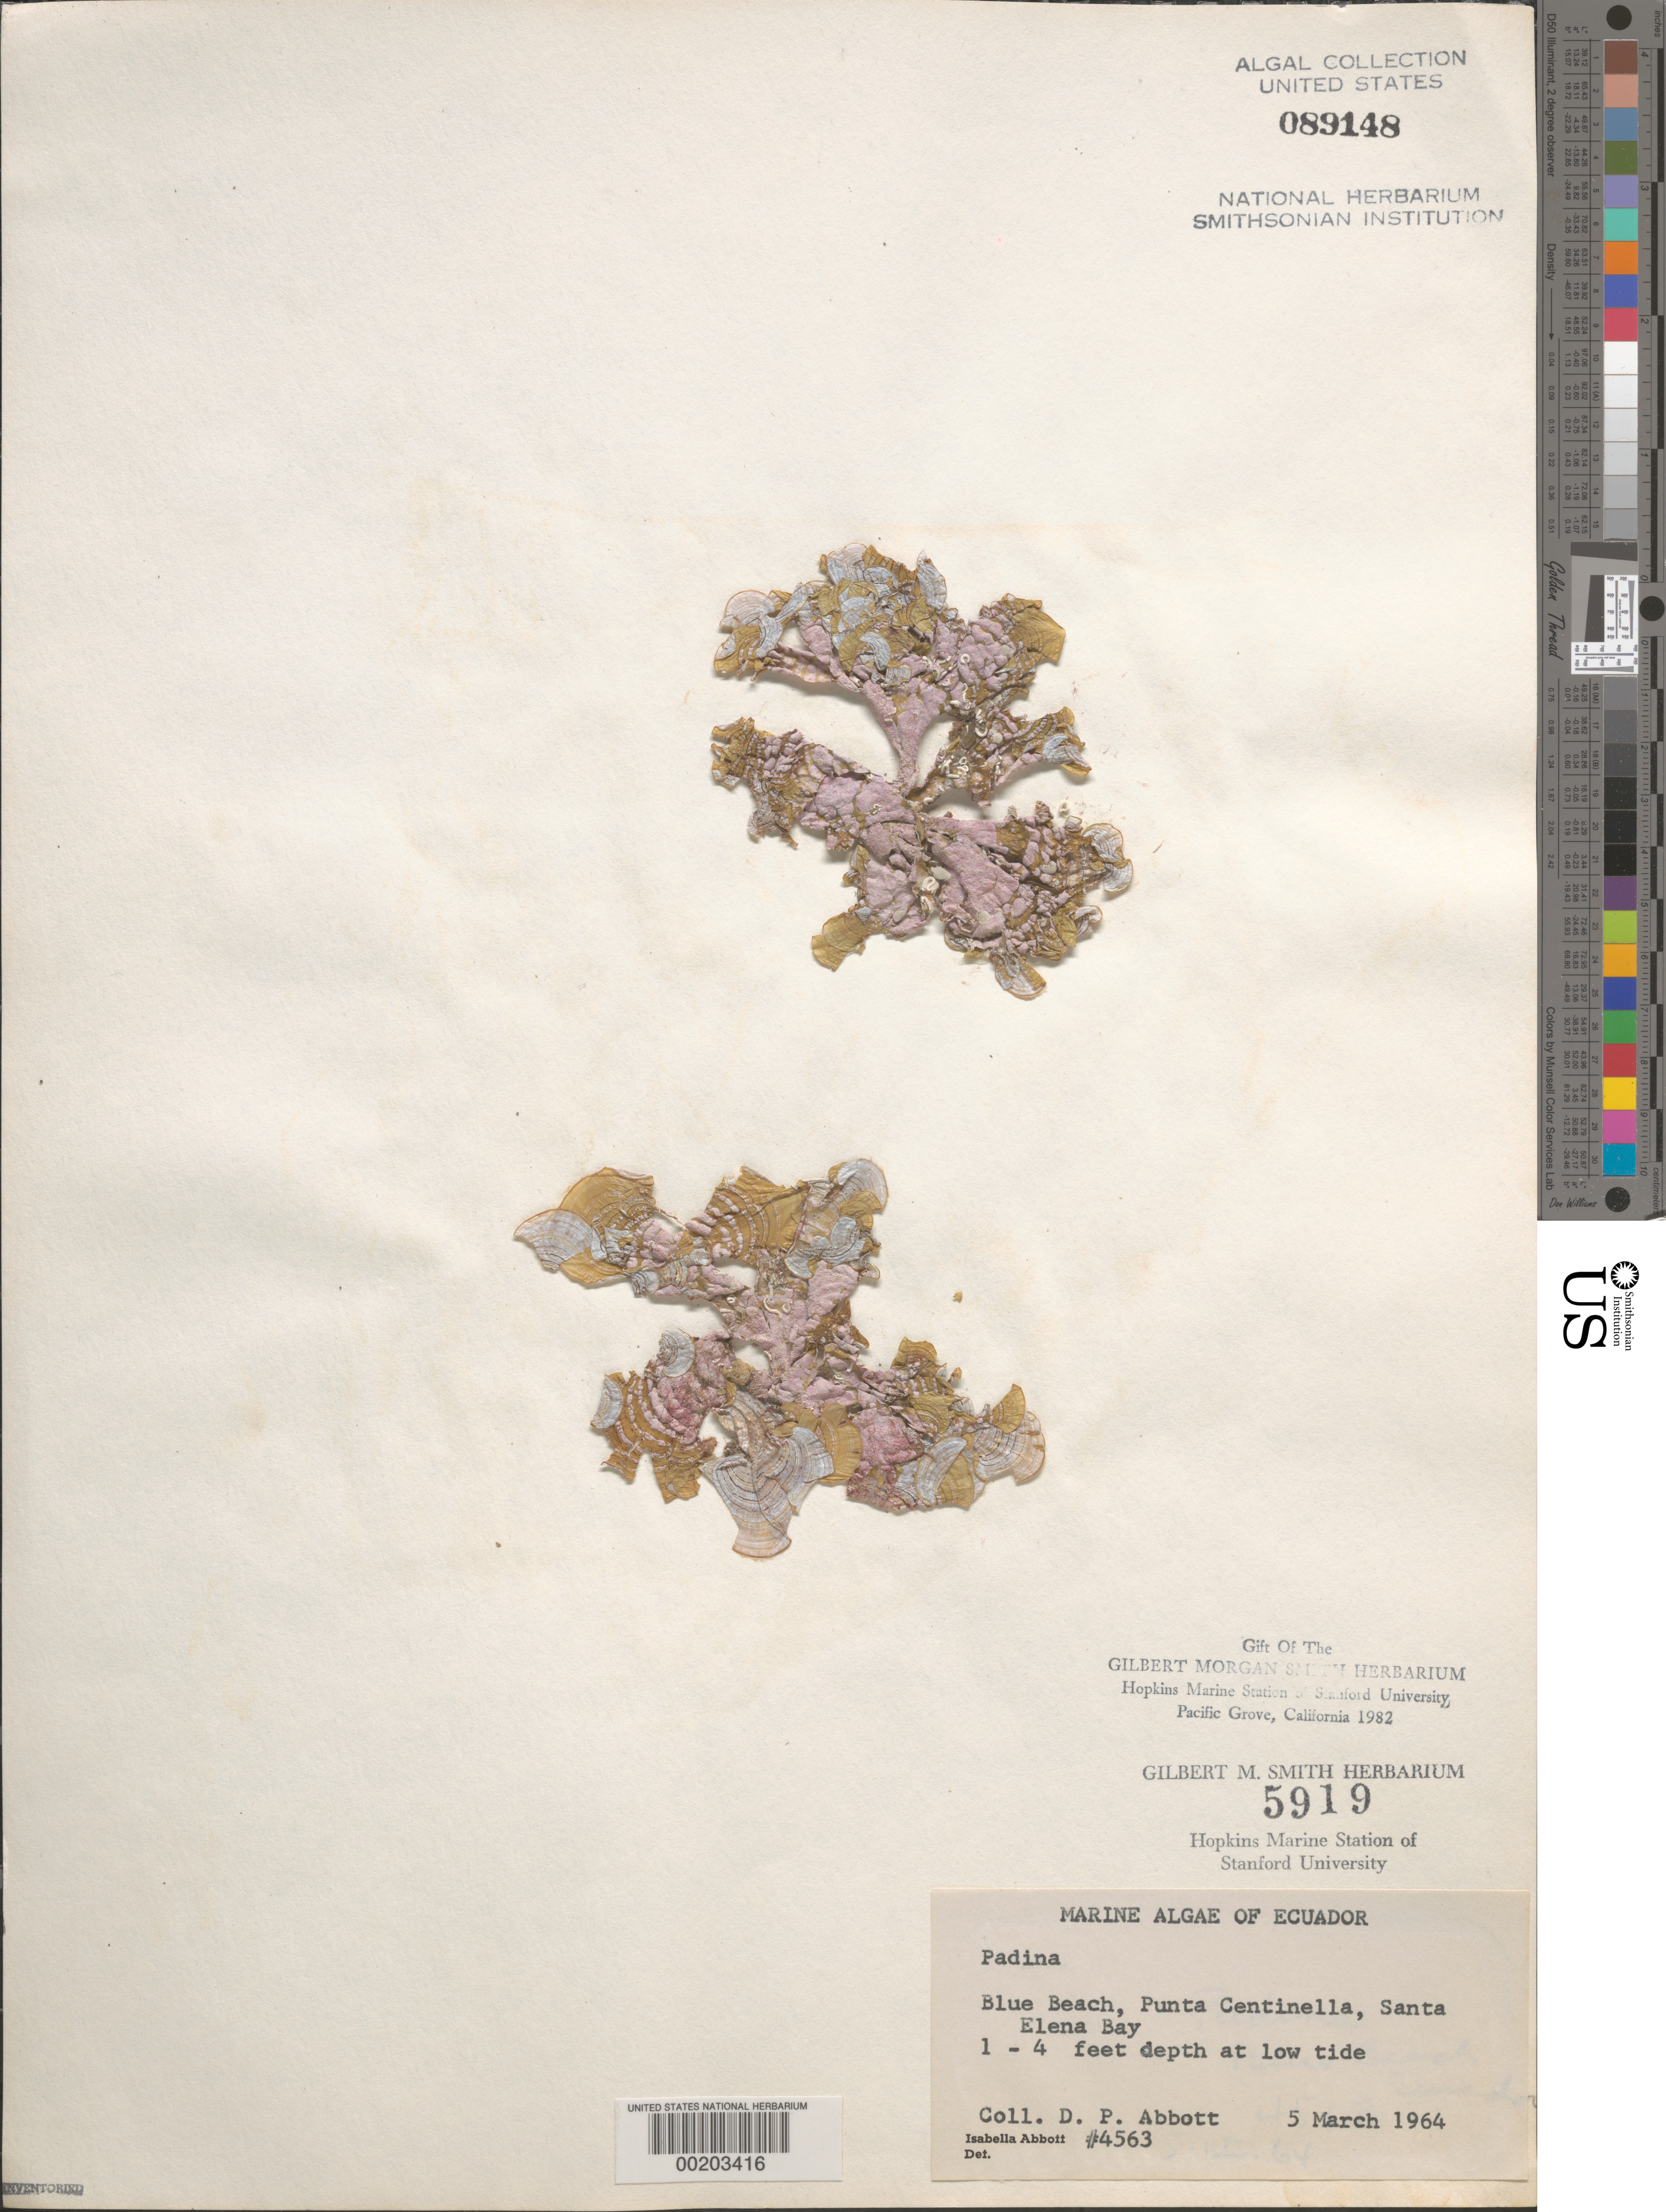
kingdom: Chromista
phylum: Ochrophyta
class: Phaeophyceae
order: Dictyotales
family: Dictyotaceae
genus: Padina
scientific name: Padina sp.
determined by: Abbott, Isabella A.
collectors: D. P. Abbott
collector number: IAA 4563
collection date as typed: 05 Mar 1964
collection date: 1964-03-05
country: Ecuador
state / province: Guayas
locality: Blue Beach, Punta Centinela, Santa Elena Bay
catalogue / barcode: US 89148